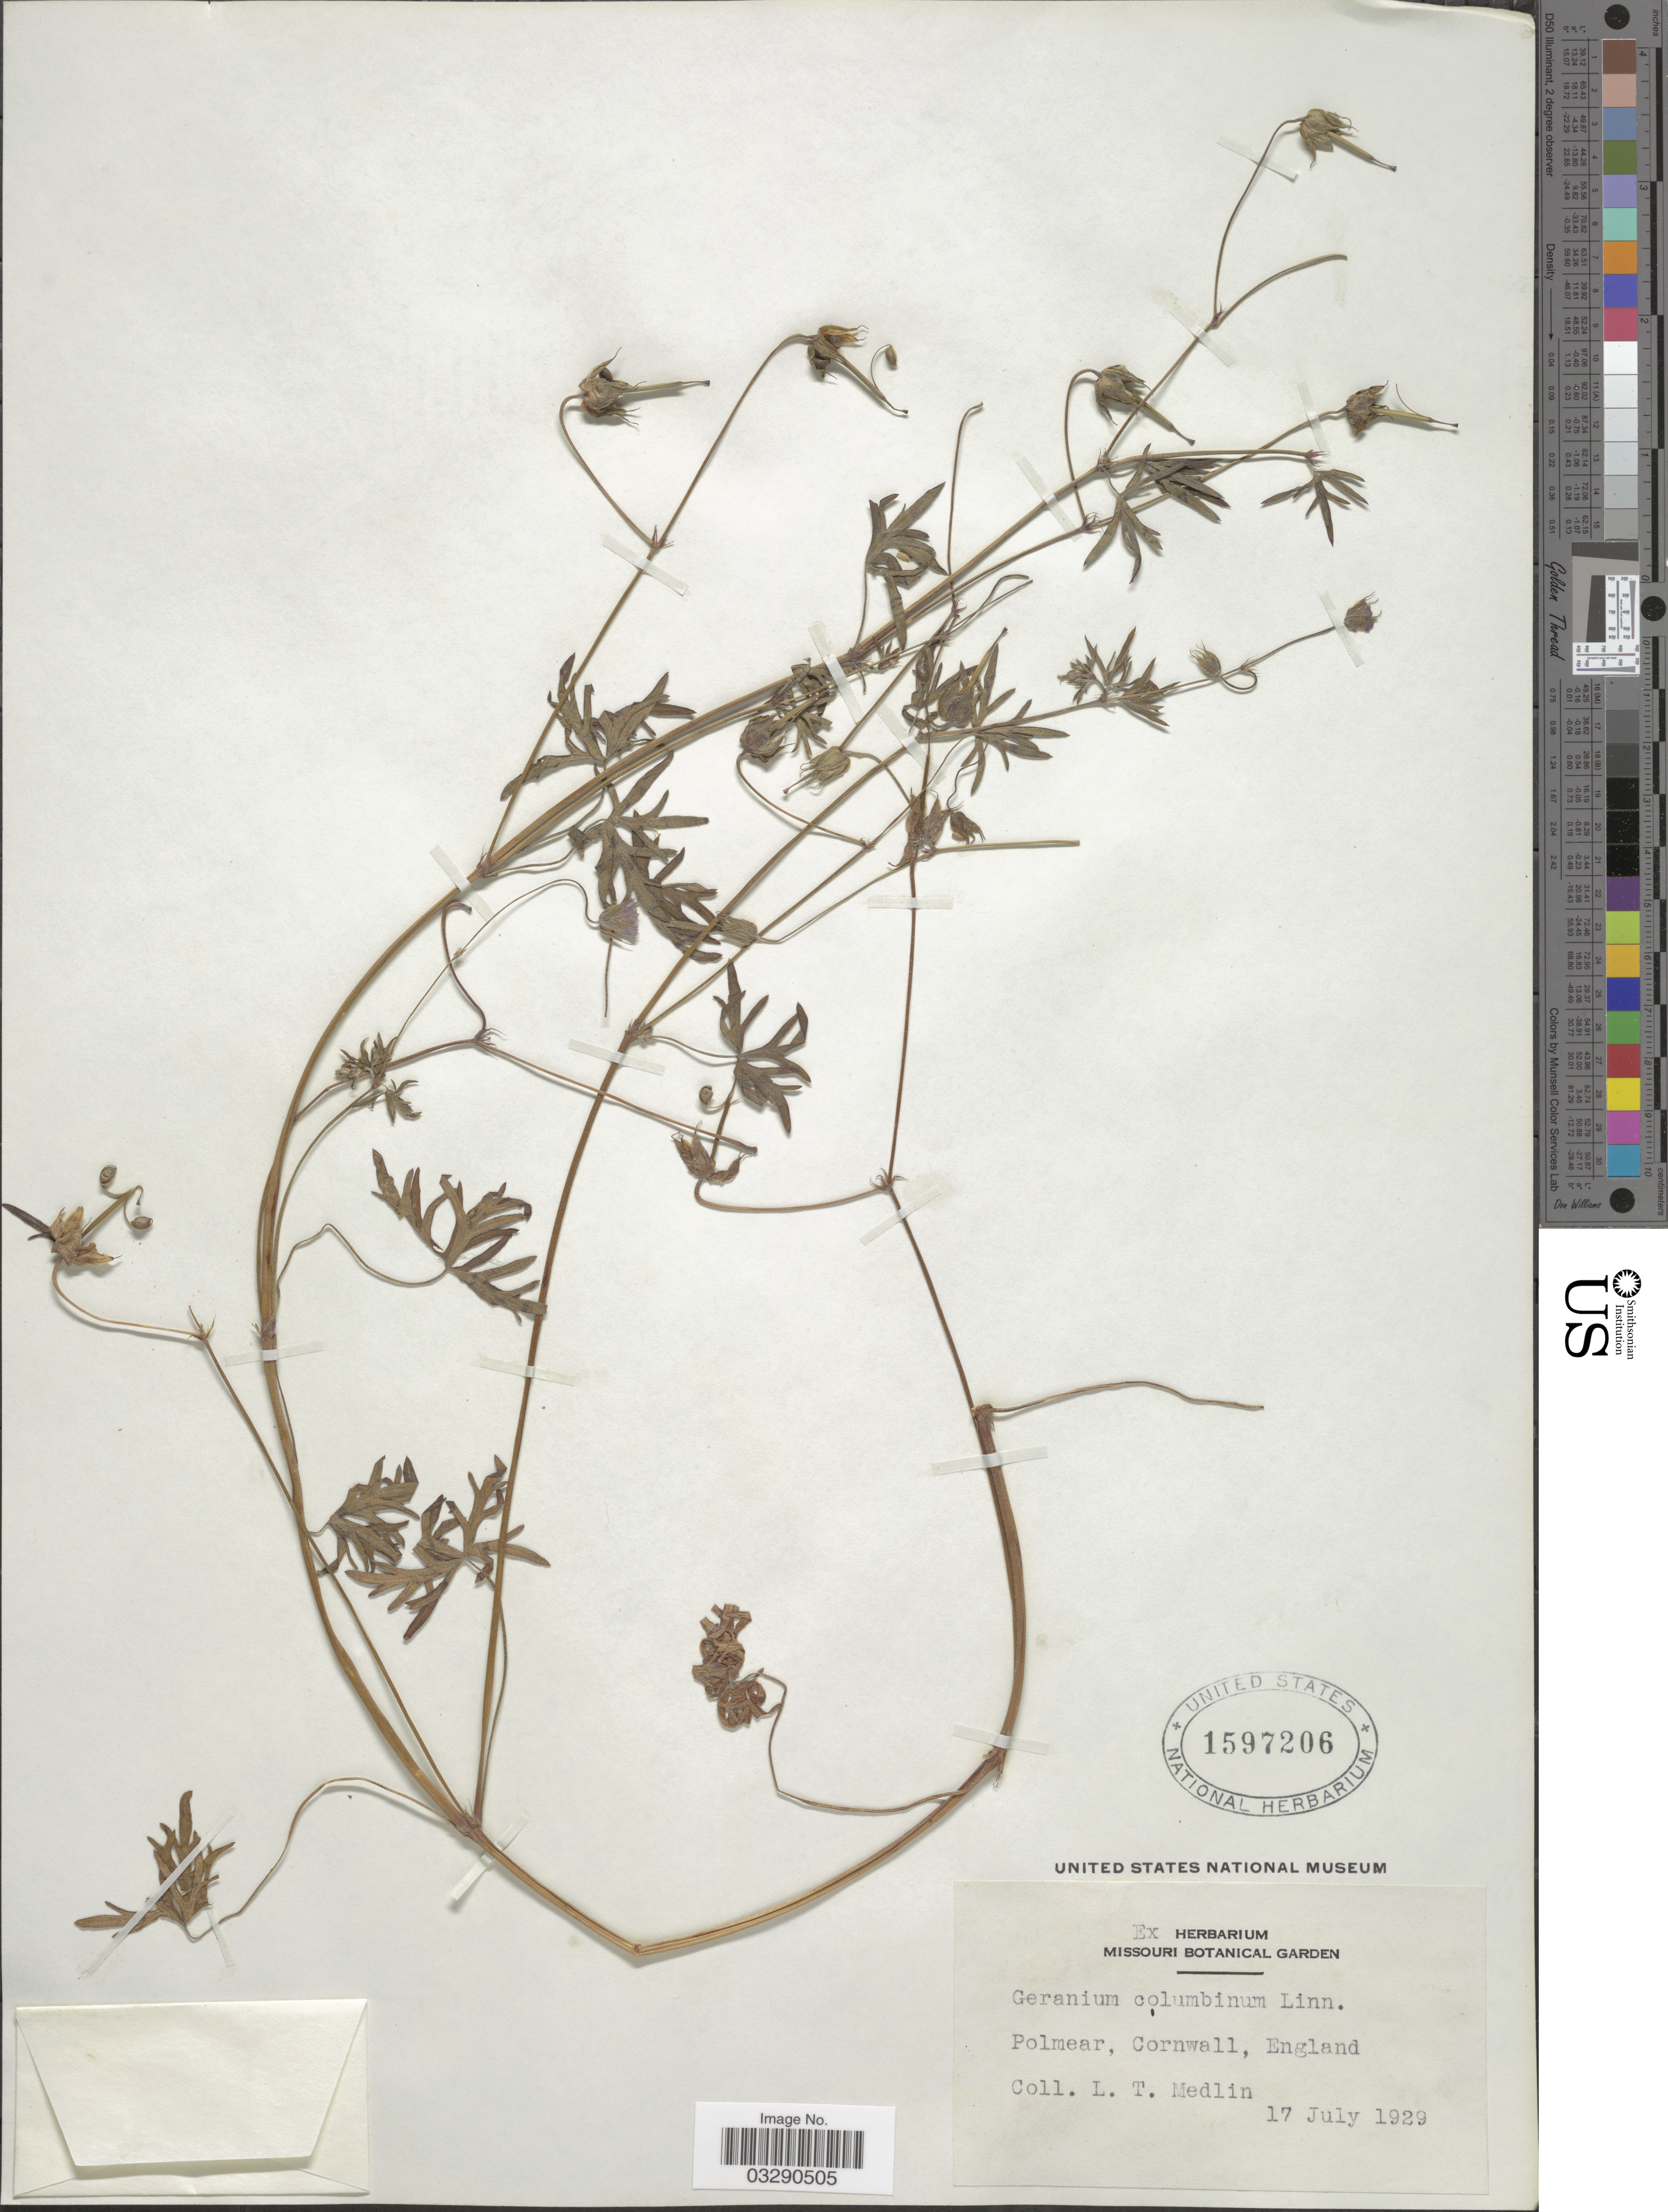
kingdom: Plantae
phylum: Tracheophyta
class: Magnoliopsida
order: Geraniales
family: Geraniaceae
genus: Geranium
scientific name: Geranium columbinum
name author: L.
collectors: L. Medlin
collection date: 1929-07-17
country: United Kingdom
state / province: England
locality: Polmear, Cornwall.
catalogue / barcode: US 1597206